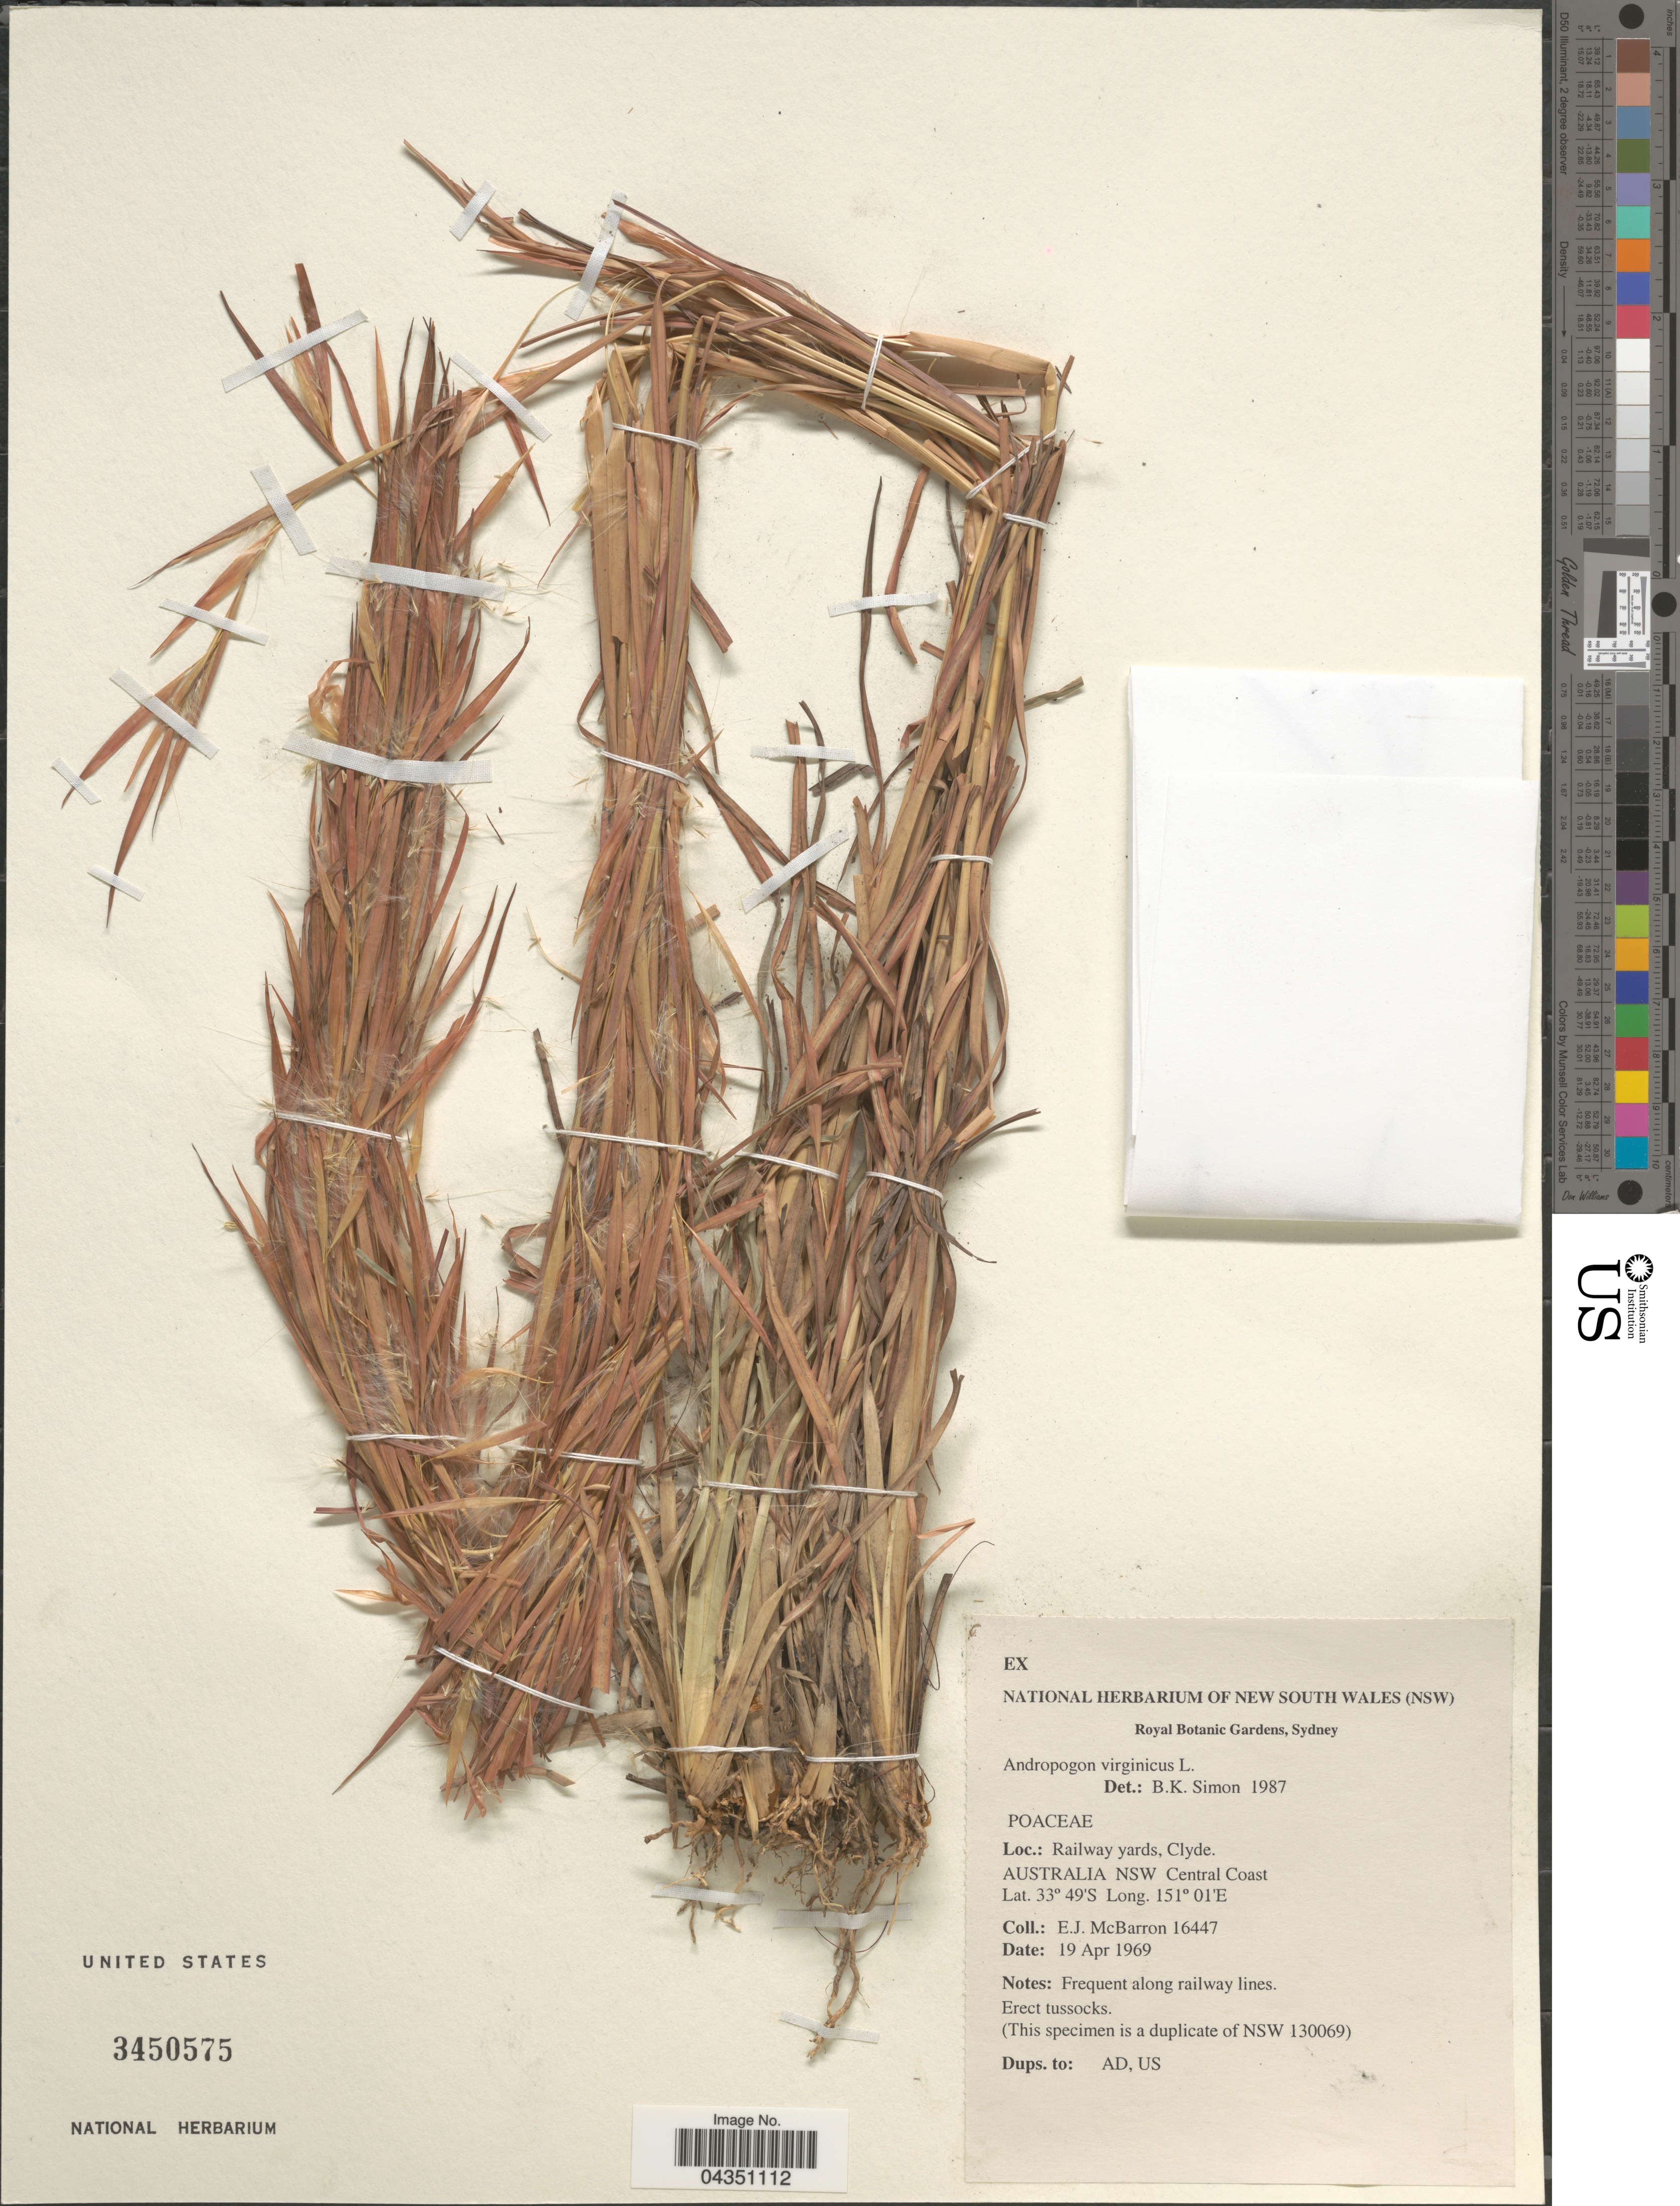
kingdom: Plantae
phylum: Tracheophyta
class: Liliopsida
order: Poales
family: Poaceae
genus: Dichanthium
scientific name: Dichanthium sericeum subsp. polystachyum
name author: (Benth.) B.K. Simon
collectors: E. McBarron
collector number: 16447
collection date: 1969-04-19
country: Australia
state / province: New South Wales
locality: Railway yards, Clyde. NESW Central Coast.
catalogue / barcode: US 3450575